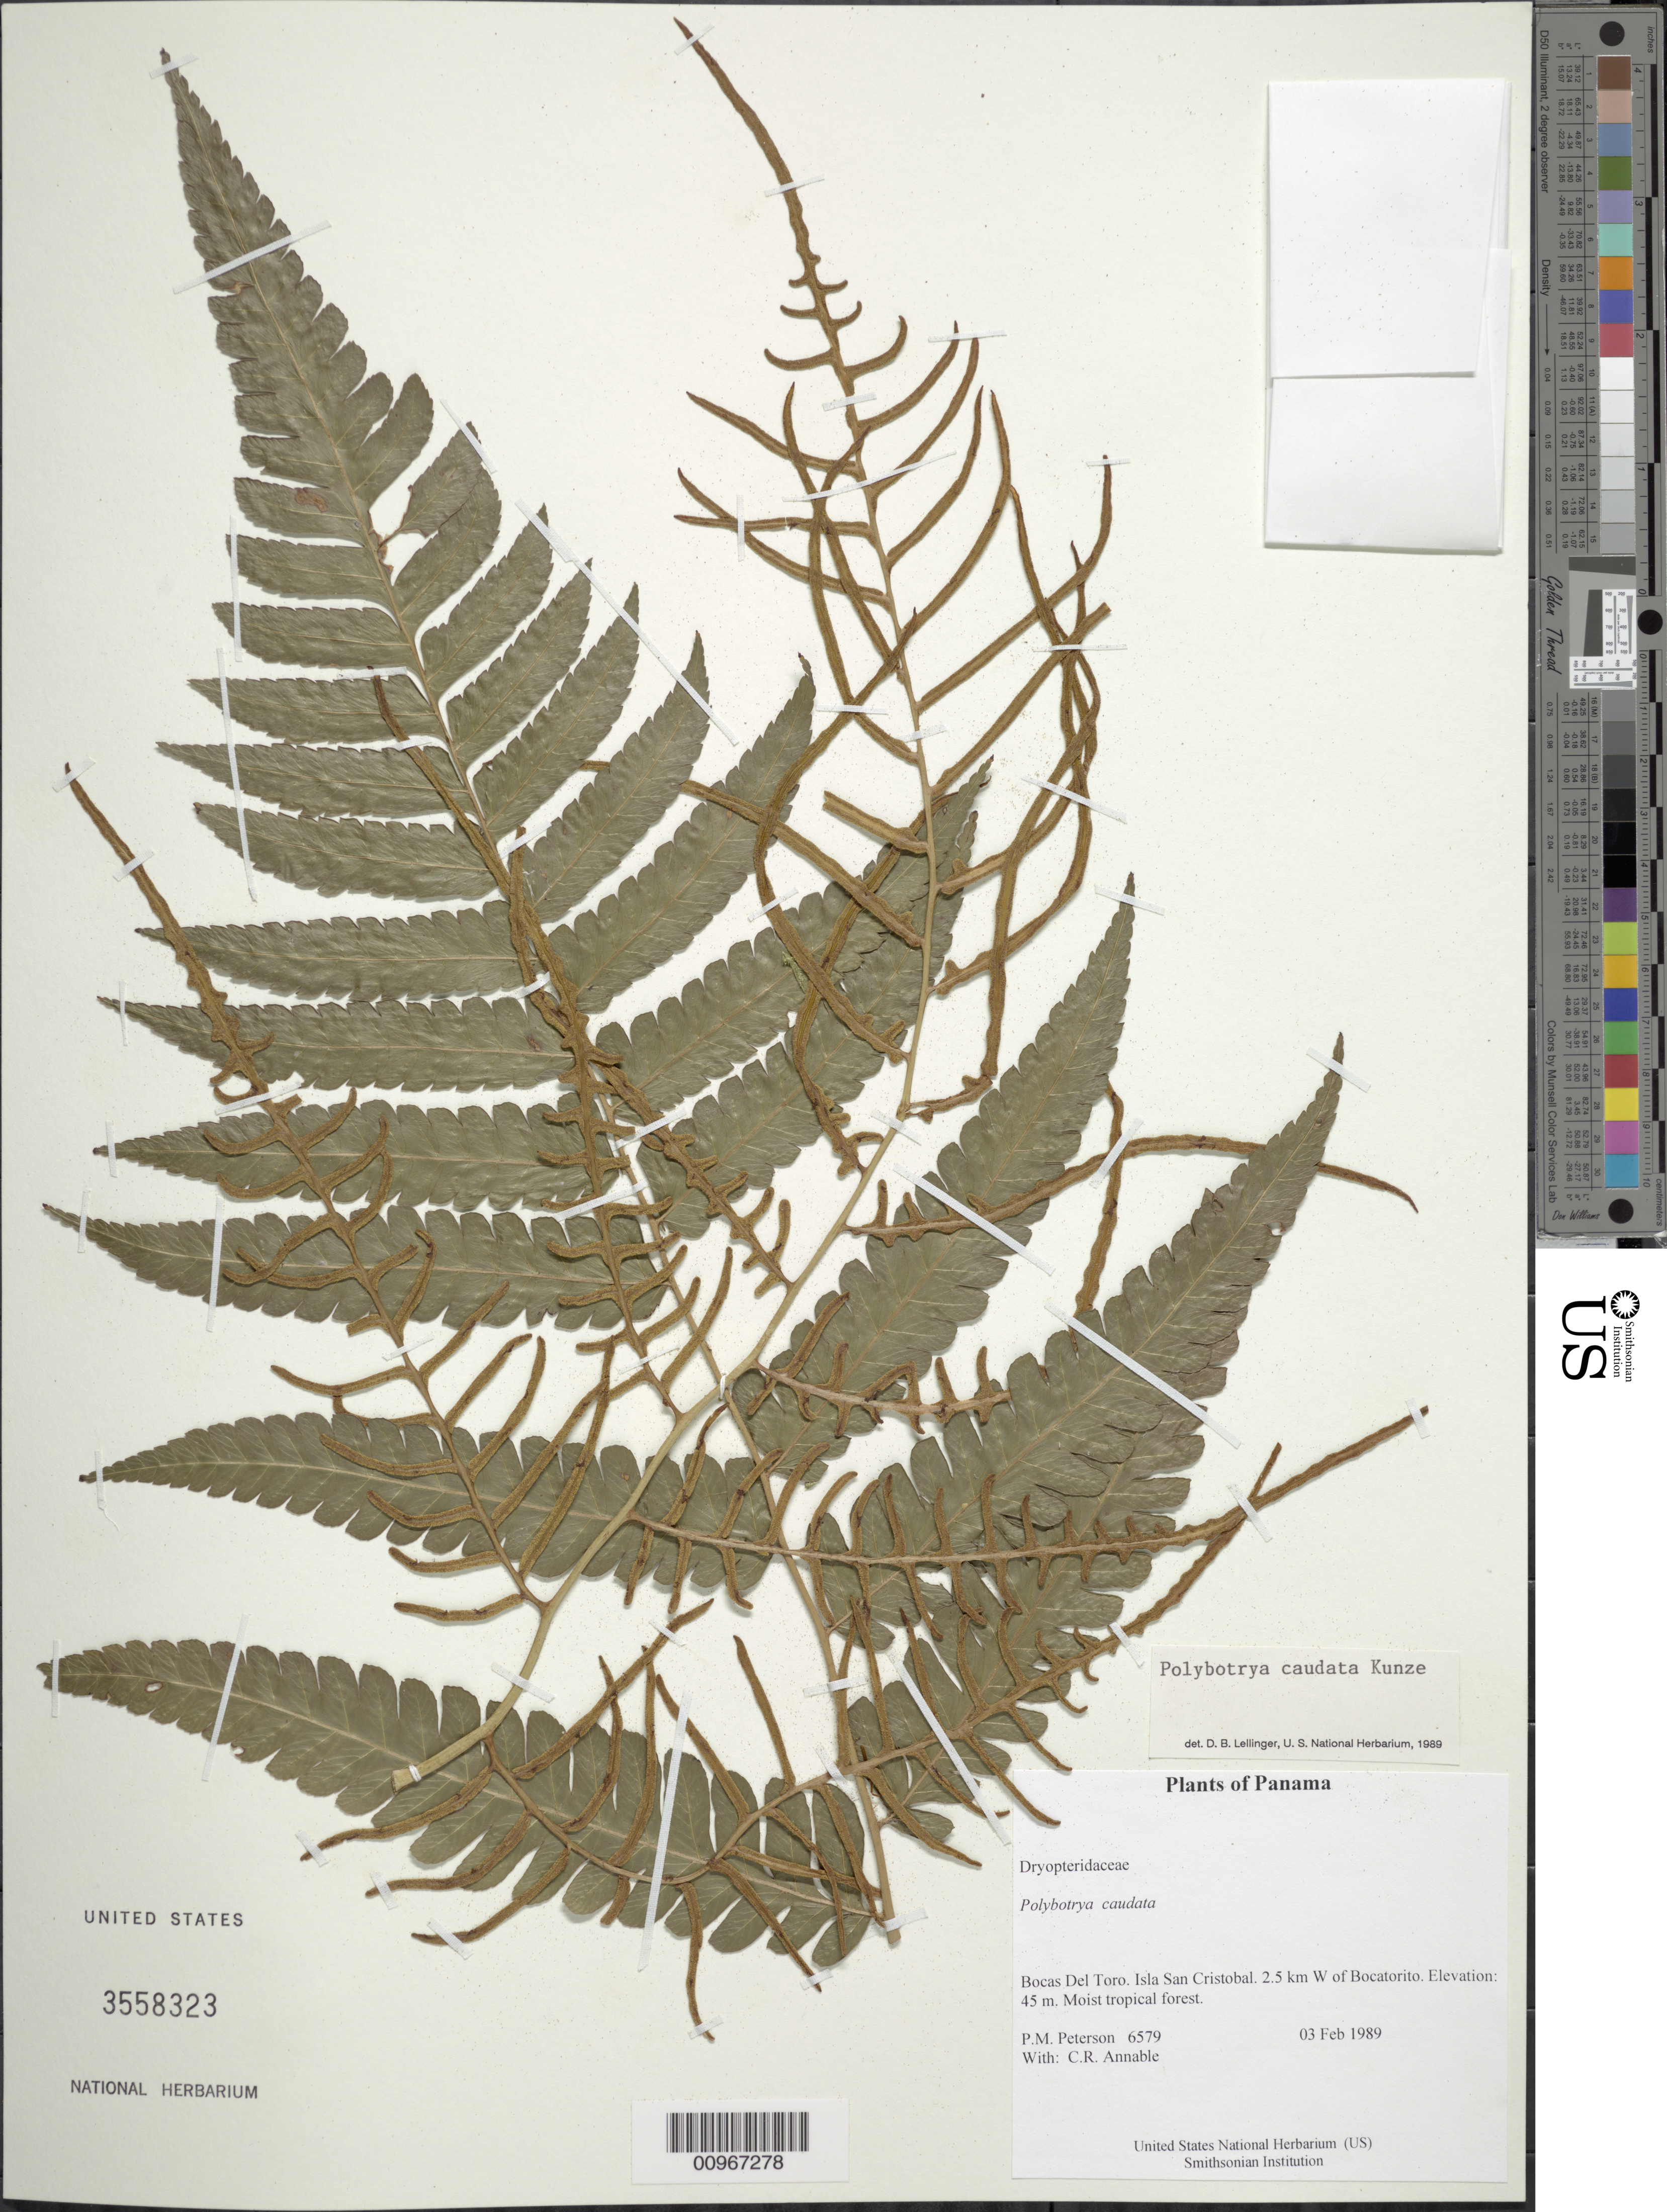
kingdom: Plantae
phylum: Tracheophyta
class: Polypodiopsida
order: Polypodiales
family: Dryopteridaceae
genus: Polybotrya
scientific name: Polybotrya caudata f. caudata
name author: Kunze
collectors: P. M. Peterson & C. R. Annable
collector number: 06579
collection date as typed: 03 Feb 1989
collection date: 1989-02-03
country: Panama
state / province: Bocas del Toro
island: San Cristobal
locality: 2.5 km W of Bocatorito.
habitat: Moist tropical forest.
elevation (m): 45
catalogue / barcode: US 3558323